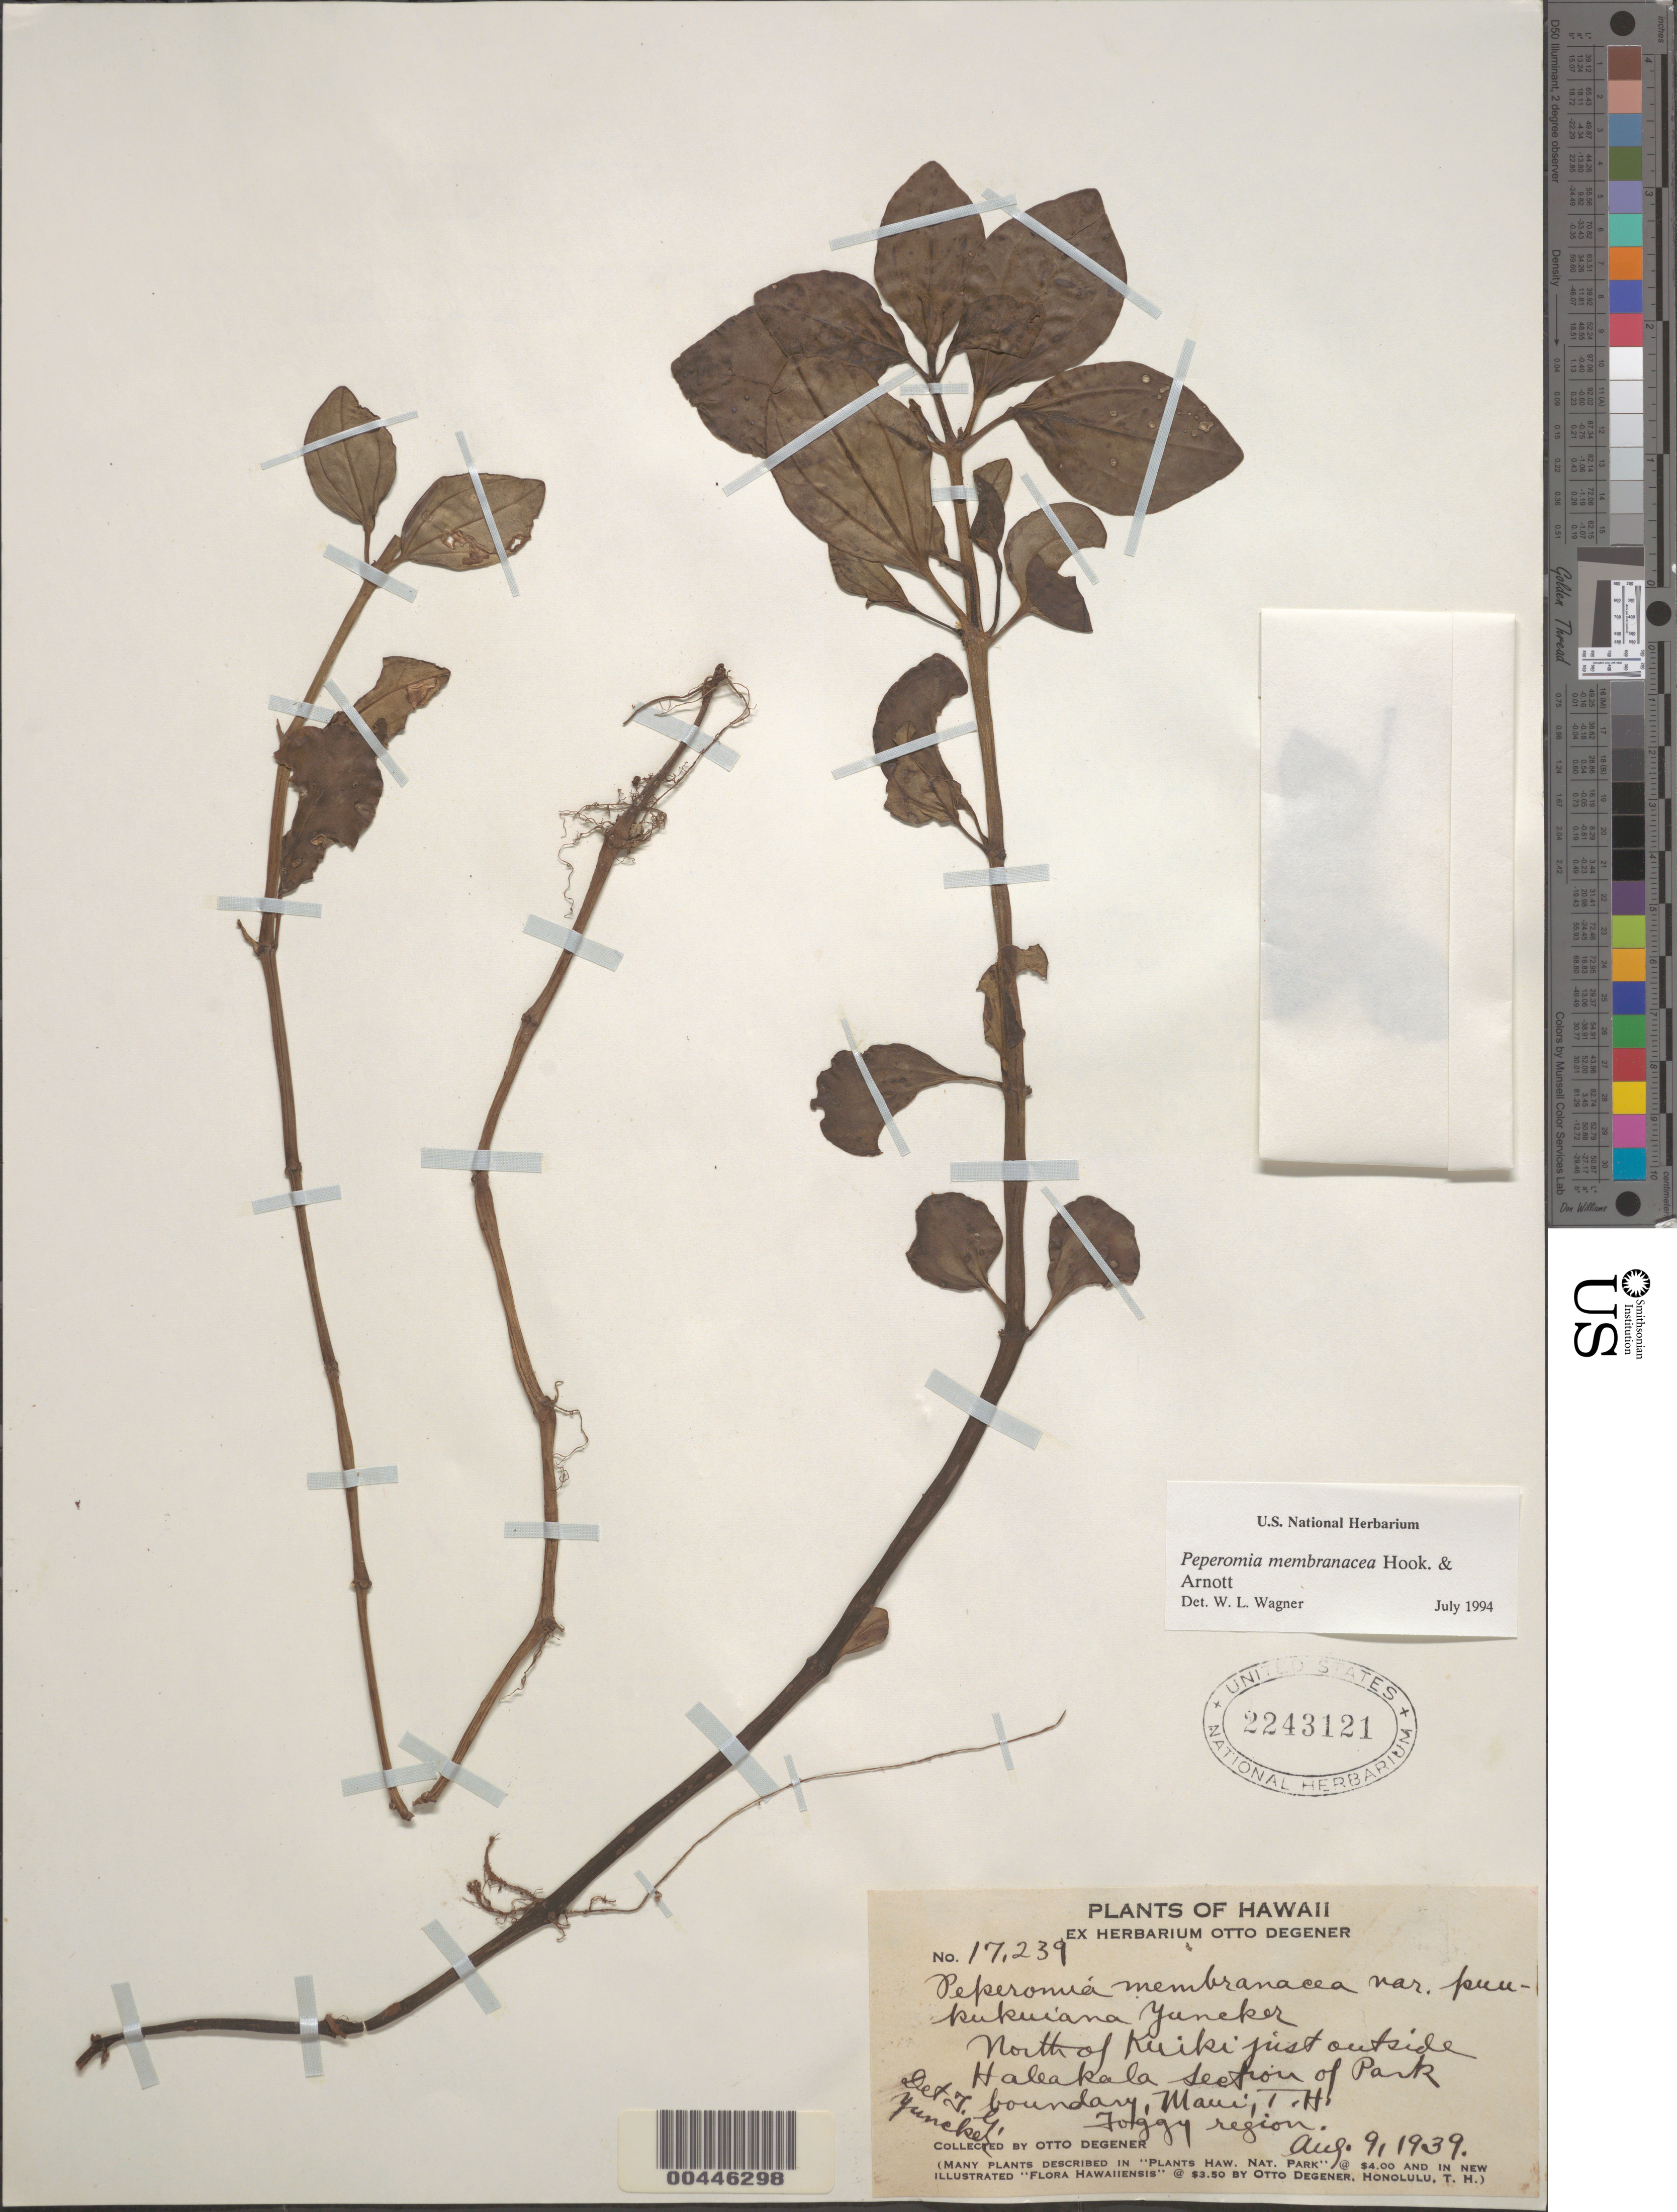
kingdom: Plantae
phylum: Tracheophyta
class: Magnoliopsida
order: Piperales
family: Piperaceae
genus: Peperomia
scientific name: Peperomia membranacea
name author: Hook. & Arn.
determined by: Wagner, W. L., (BOT), Smithsonian Institution - National Museum of Natural History (UNITED STATES)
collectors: O. Degener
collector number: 17239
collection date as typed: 9 Aug 1939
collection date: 1939-08-09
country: United States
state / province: Hawaii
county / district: Maui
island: Maui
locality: N of Kuiki just outside Haleakala section of park boundary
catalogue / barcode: US 2243121